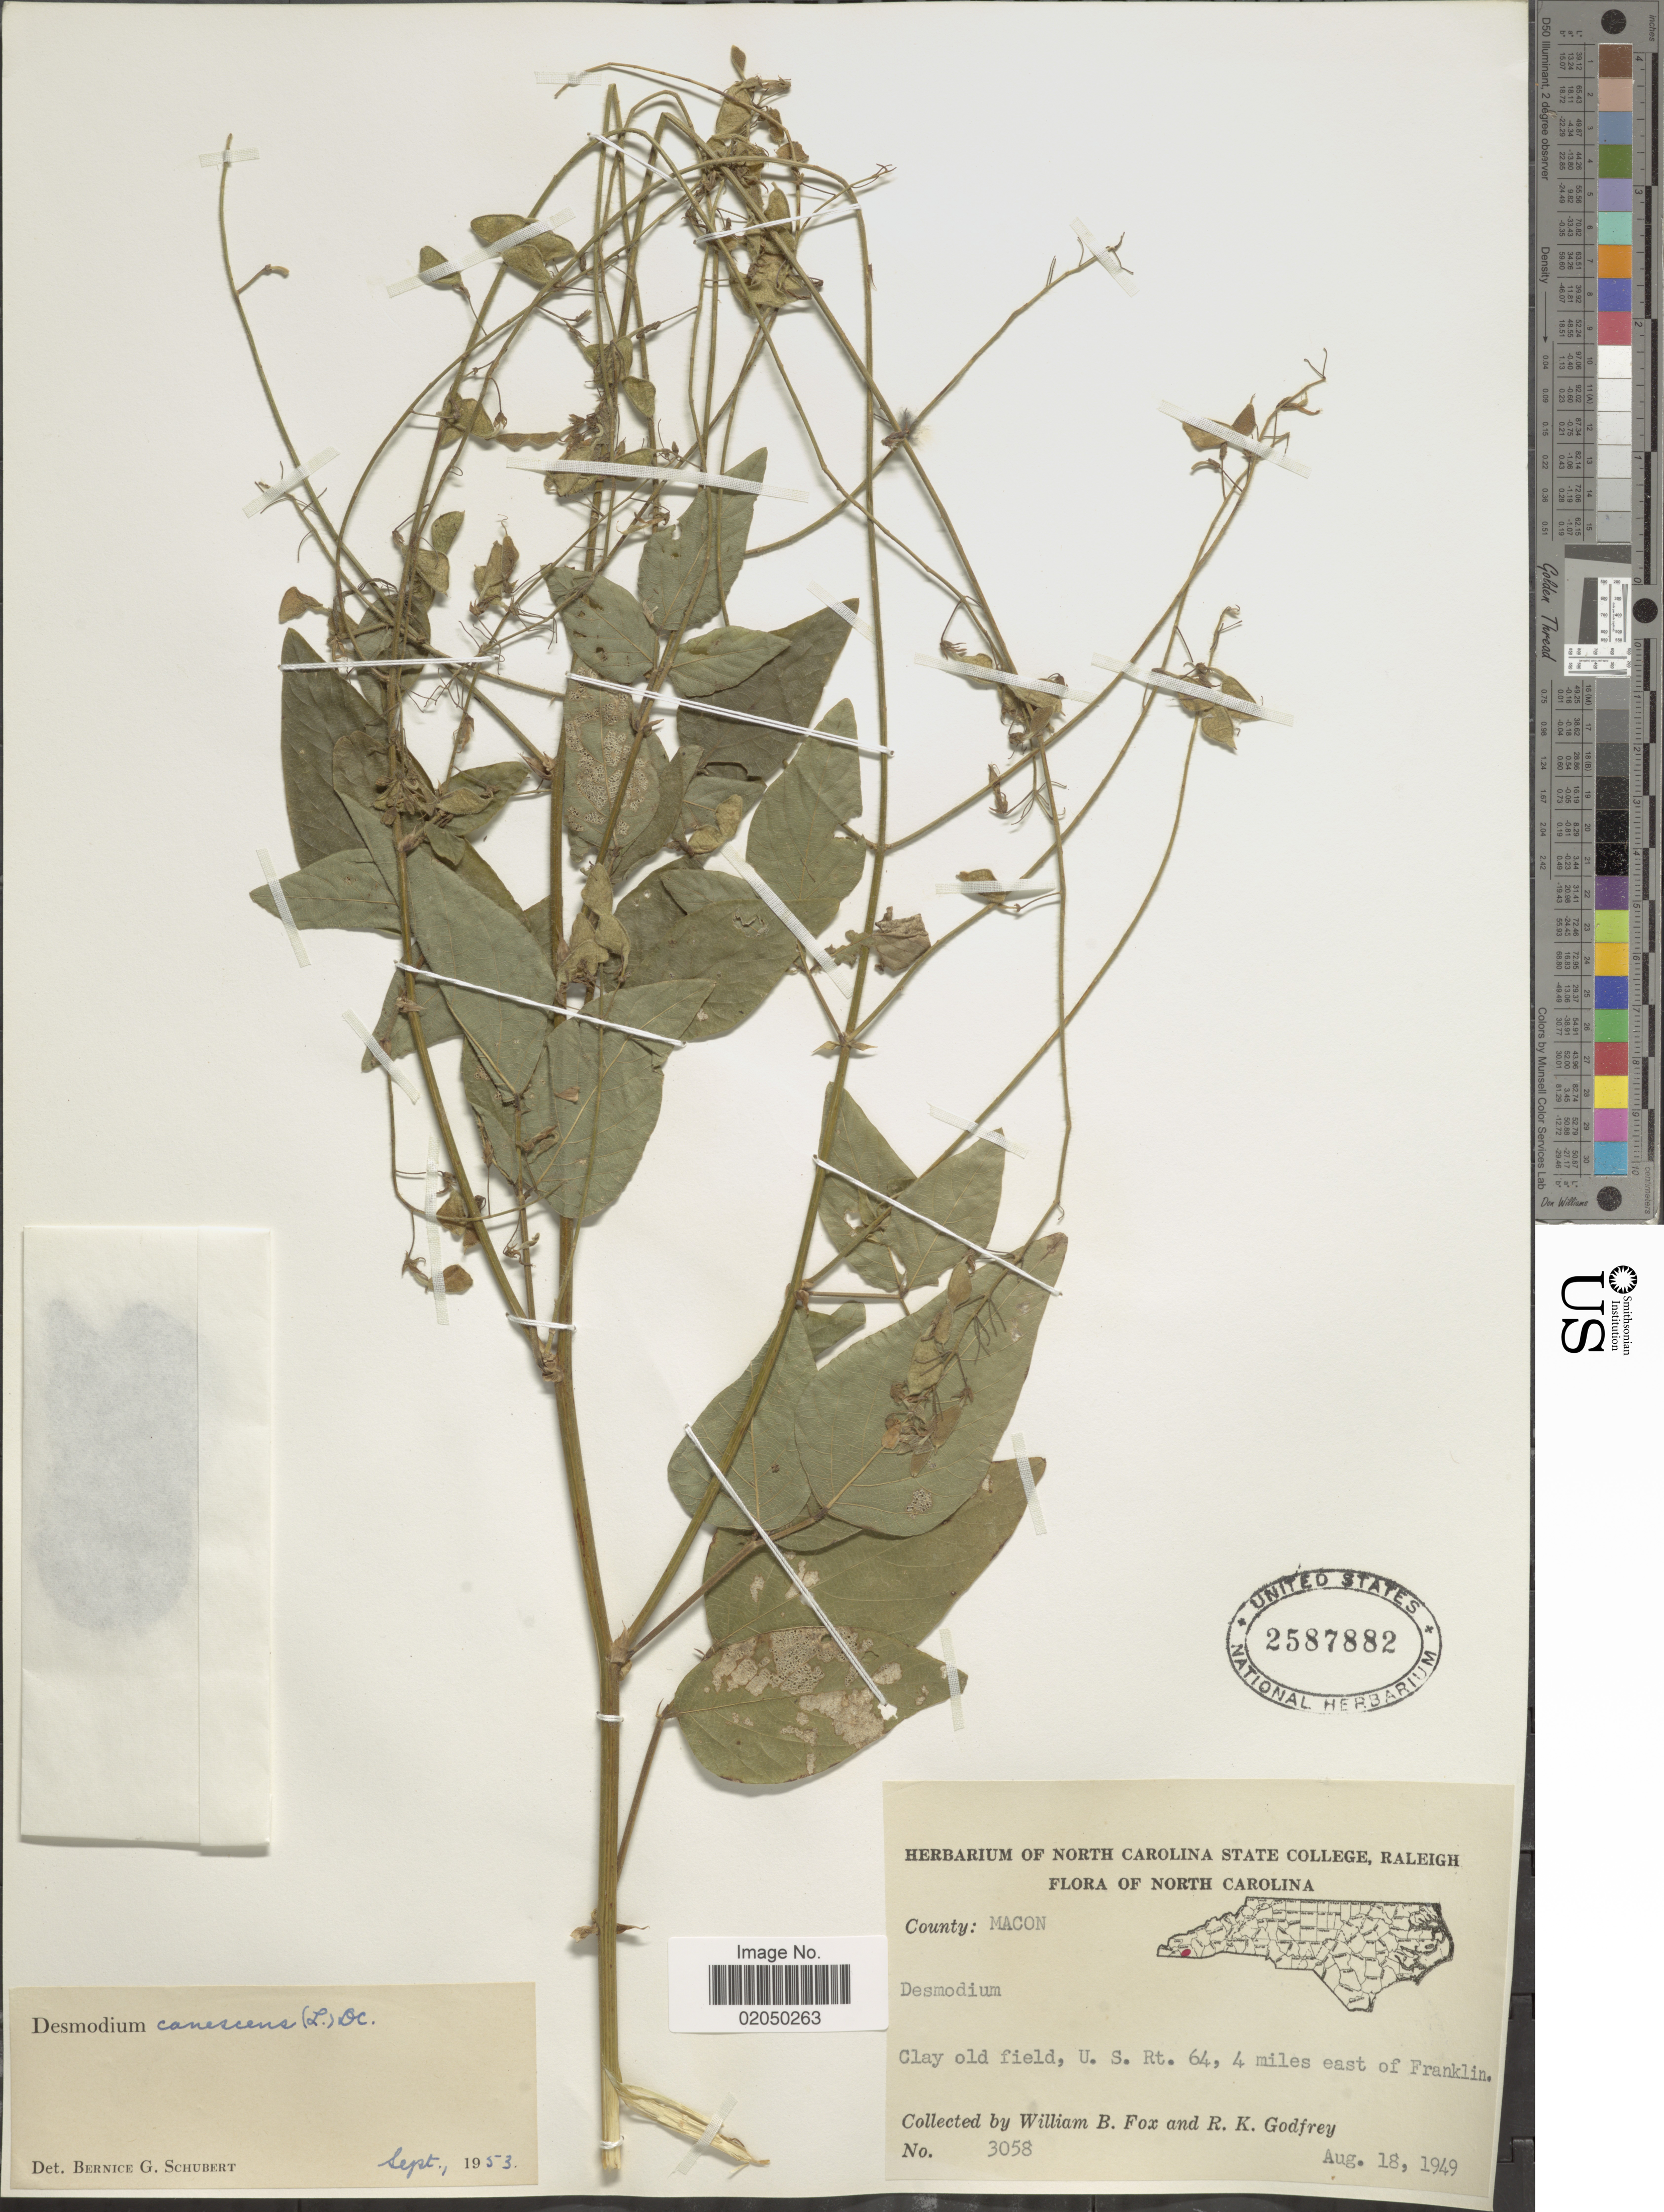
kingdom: Plantae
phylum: Tracheophyta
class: Magnoliopsida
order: Fabales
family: Fabaceae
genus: Desmodium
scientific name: Desmodium canescens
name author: (L.) DC.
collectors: W. B. Fox & R. K. Godfrey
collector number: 3058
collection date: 1949-08-18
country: United States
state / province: North Carolina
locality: County: Macon, U.S. Rt. 64, 4 miles east of Franklin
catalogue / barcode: US 2587882